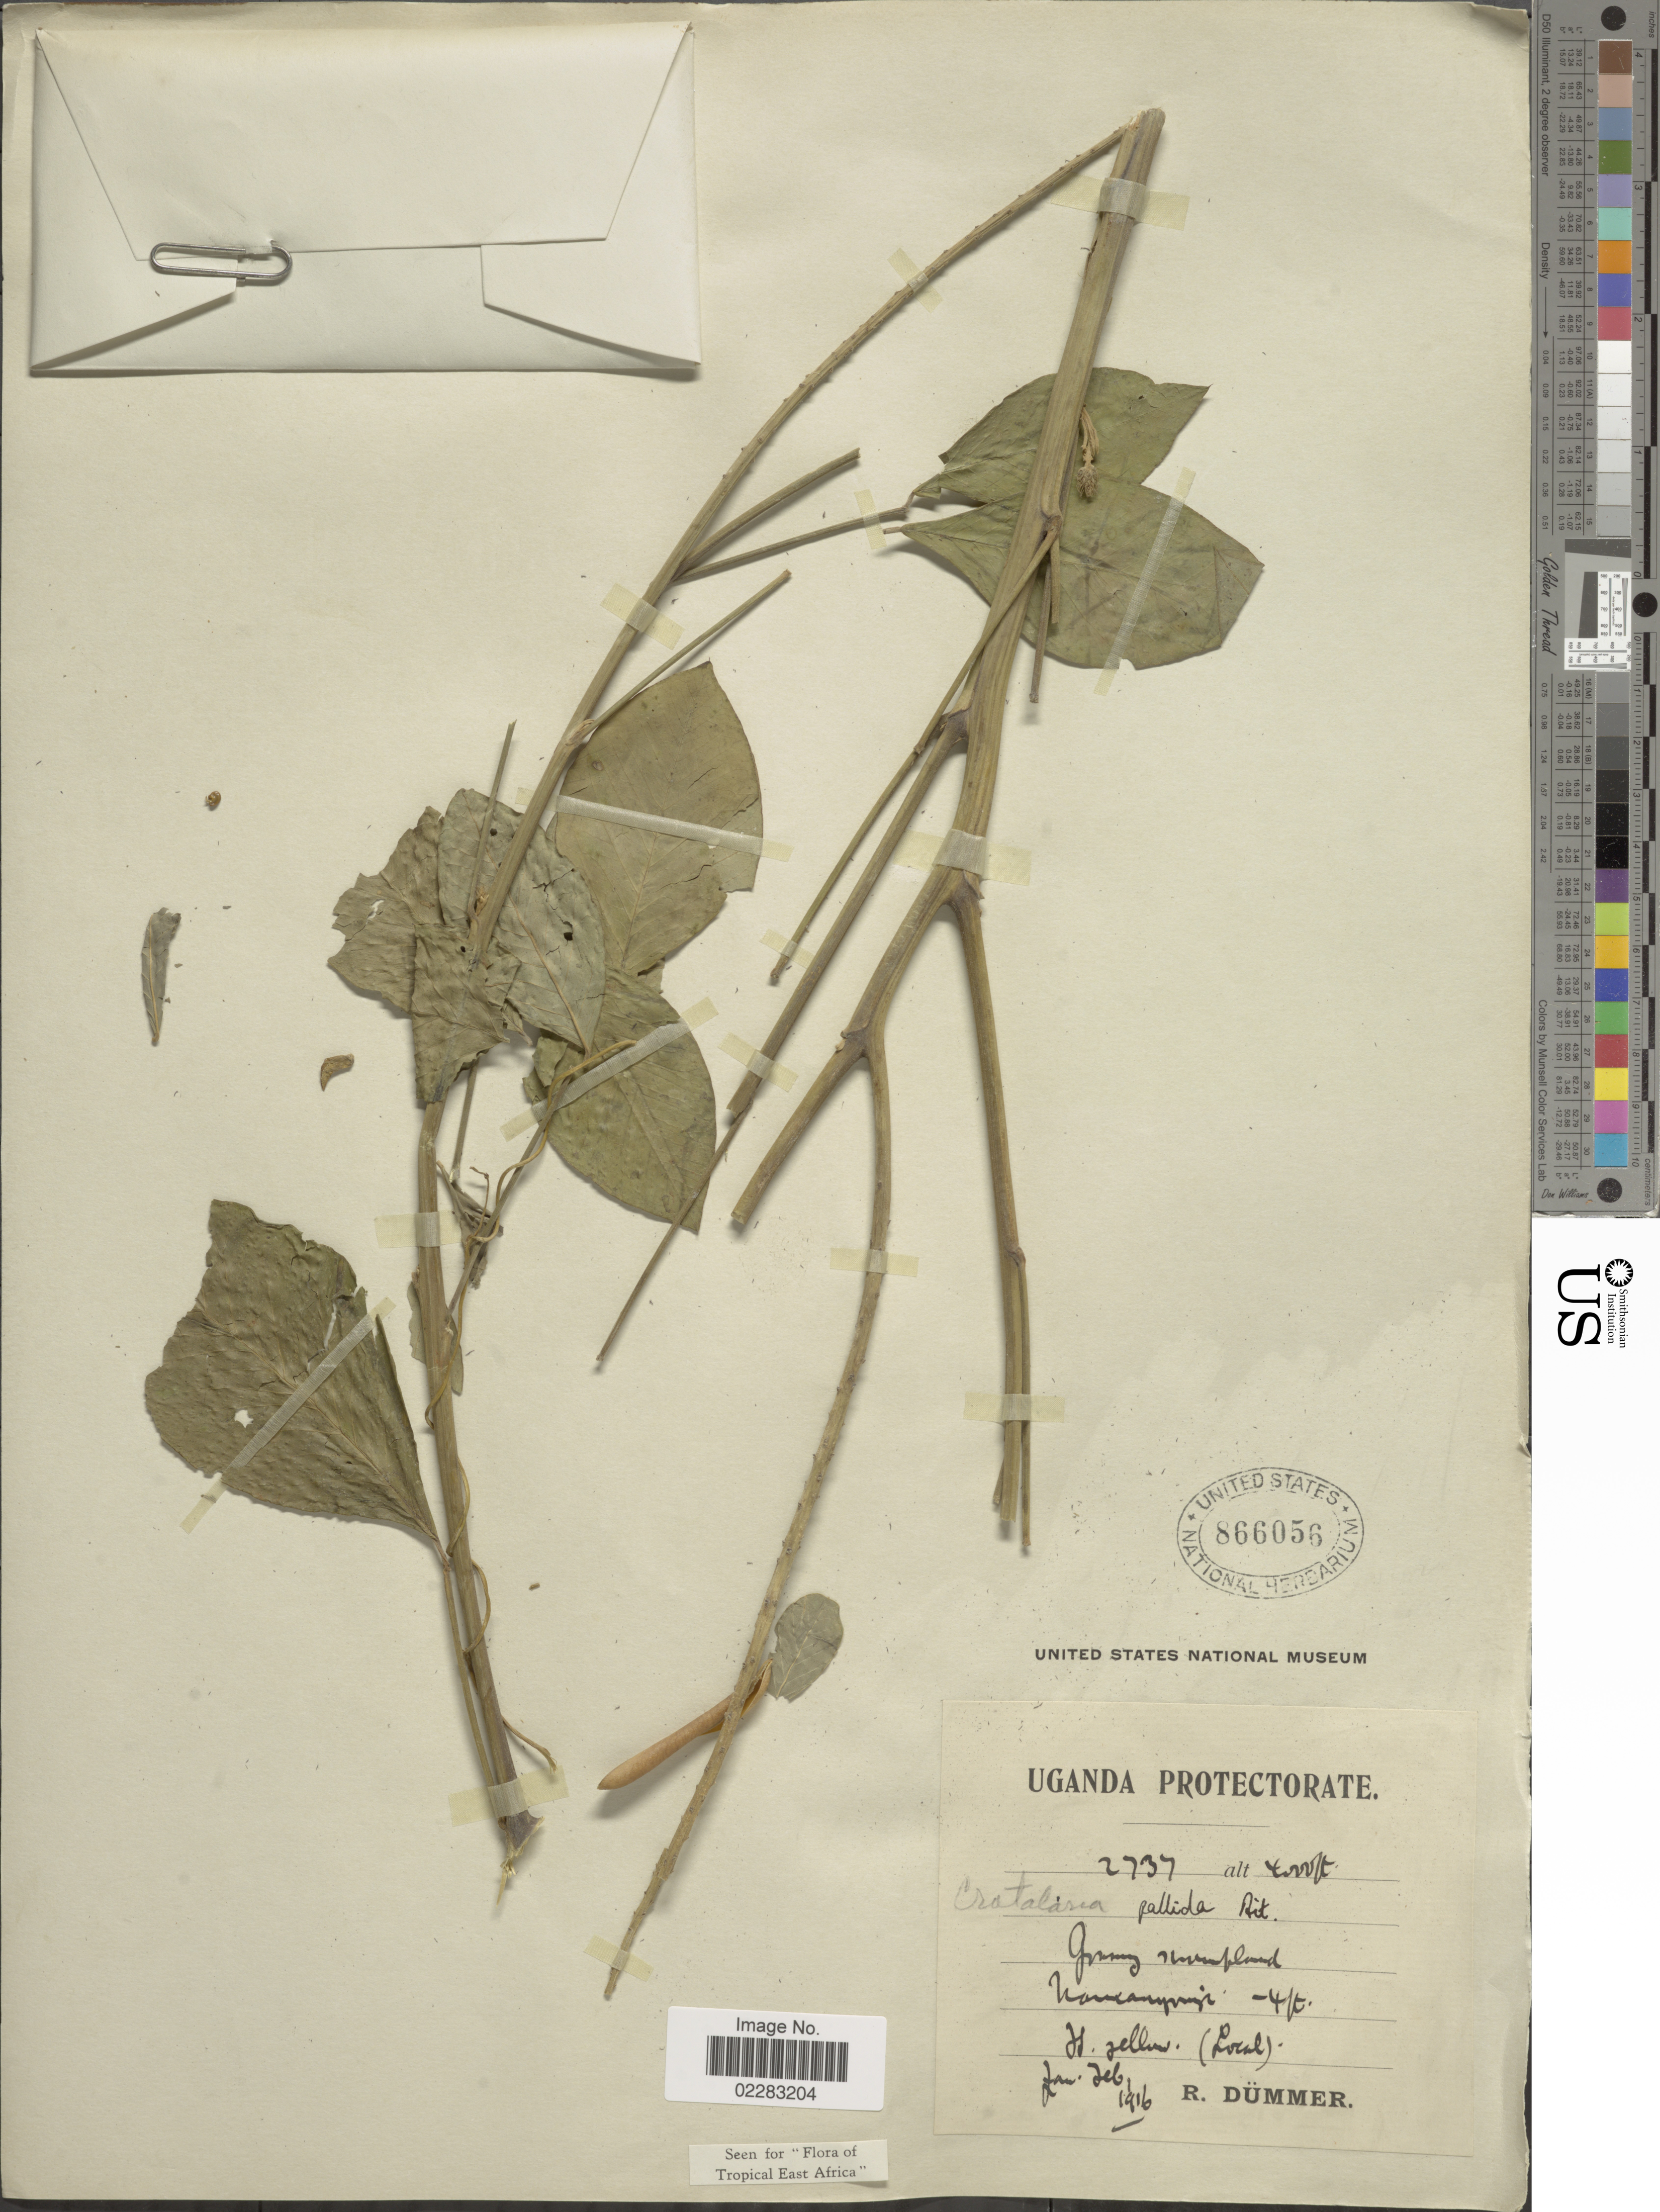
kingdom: Plantae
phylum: Tracheophyta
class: Magnoliopsida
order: Fabales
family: Fabaceae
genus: Crotalaria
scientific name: Crotalaria pallida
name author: Aiton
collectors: R. A. Dümmer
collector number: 2737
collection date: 1916-01/1916-02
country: Uganda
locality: Namanyonyi.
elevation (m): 1219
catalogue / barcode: US 866056